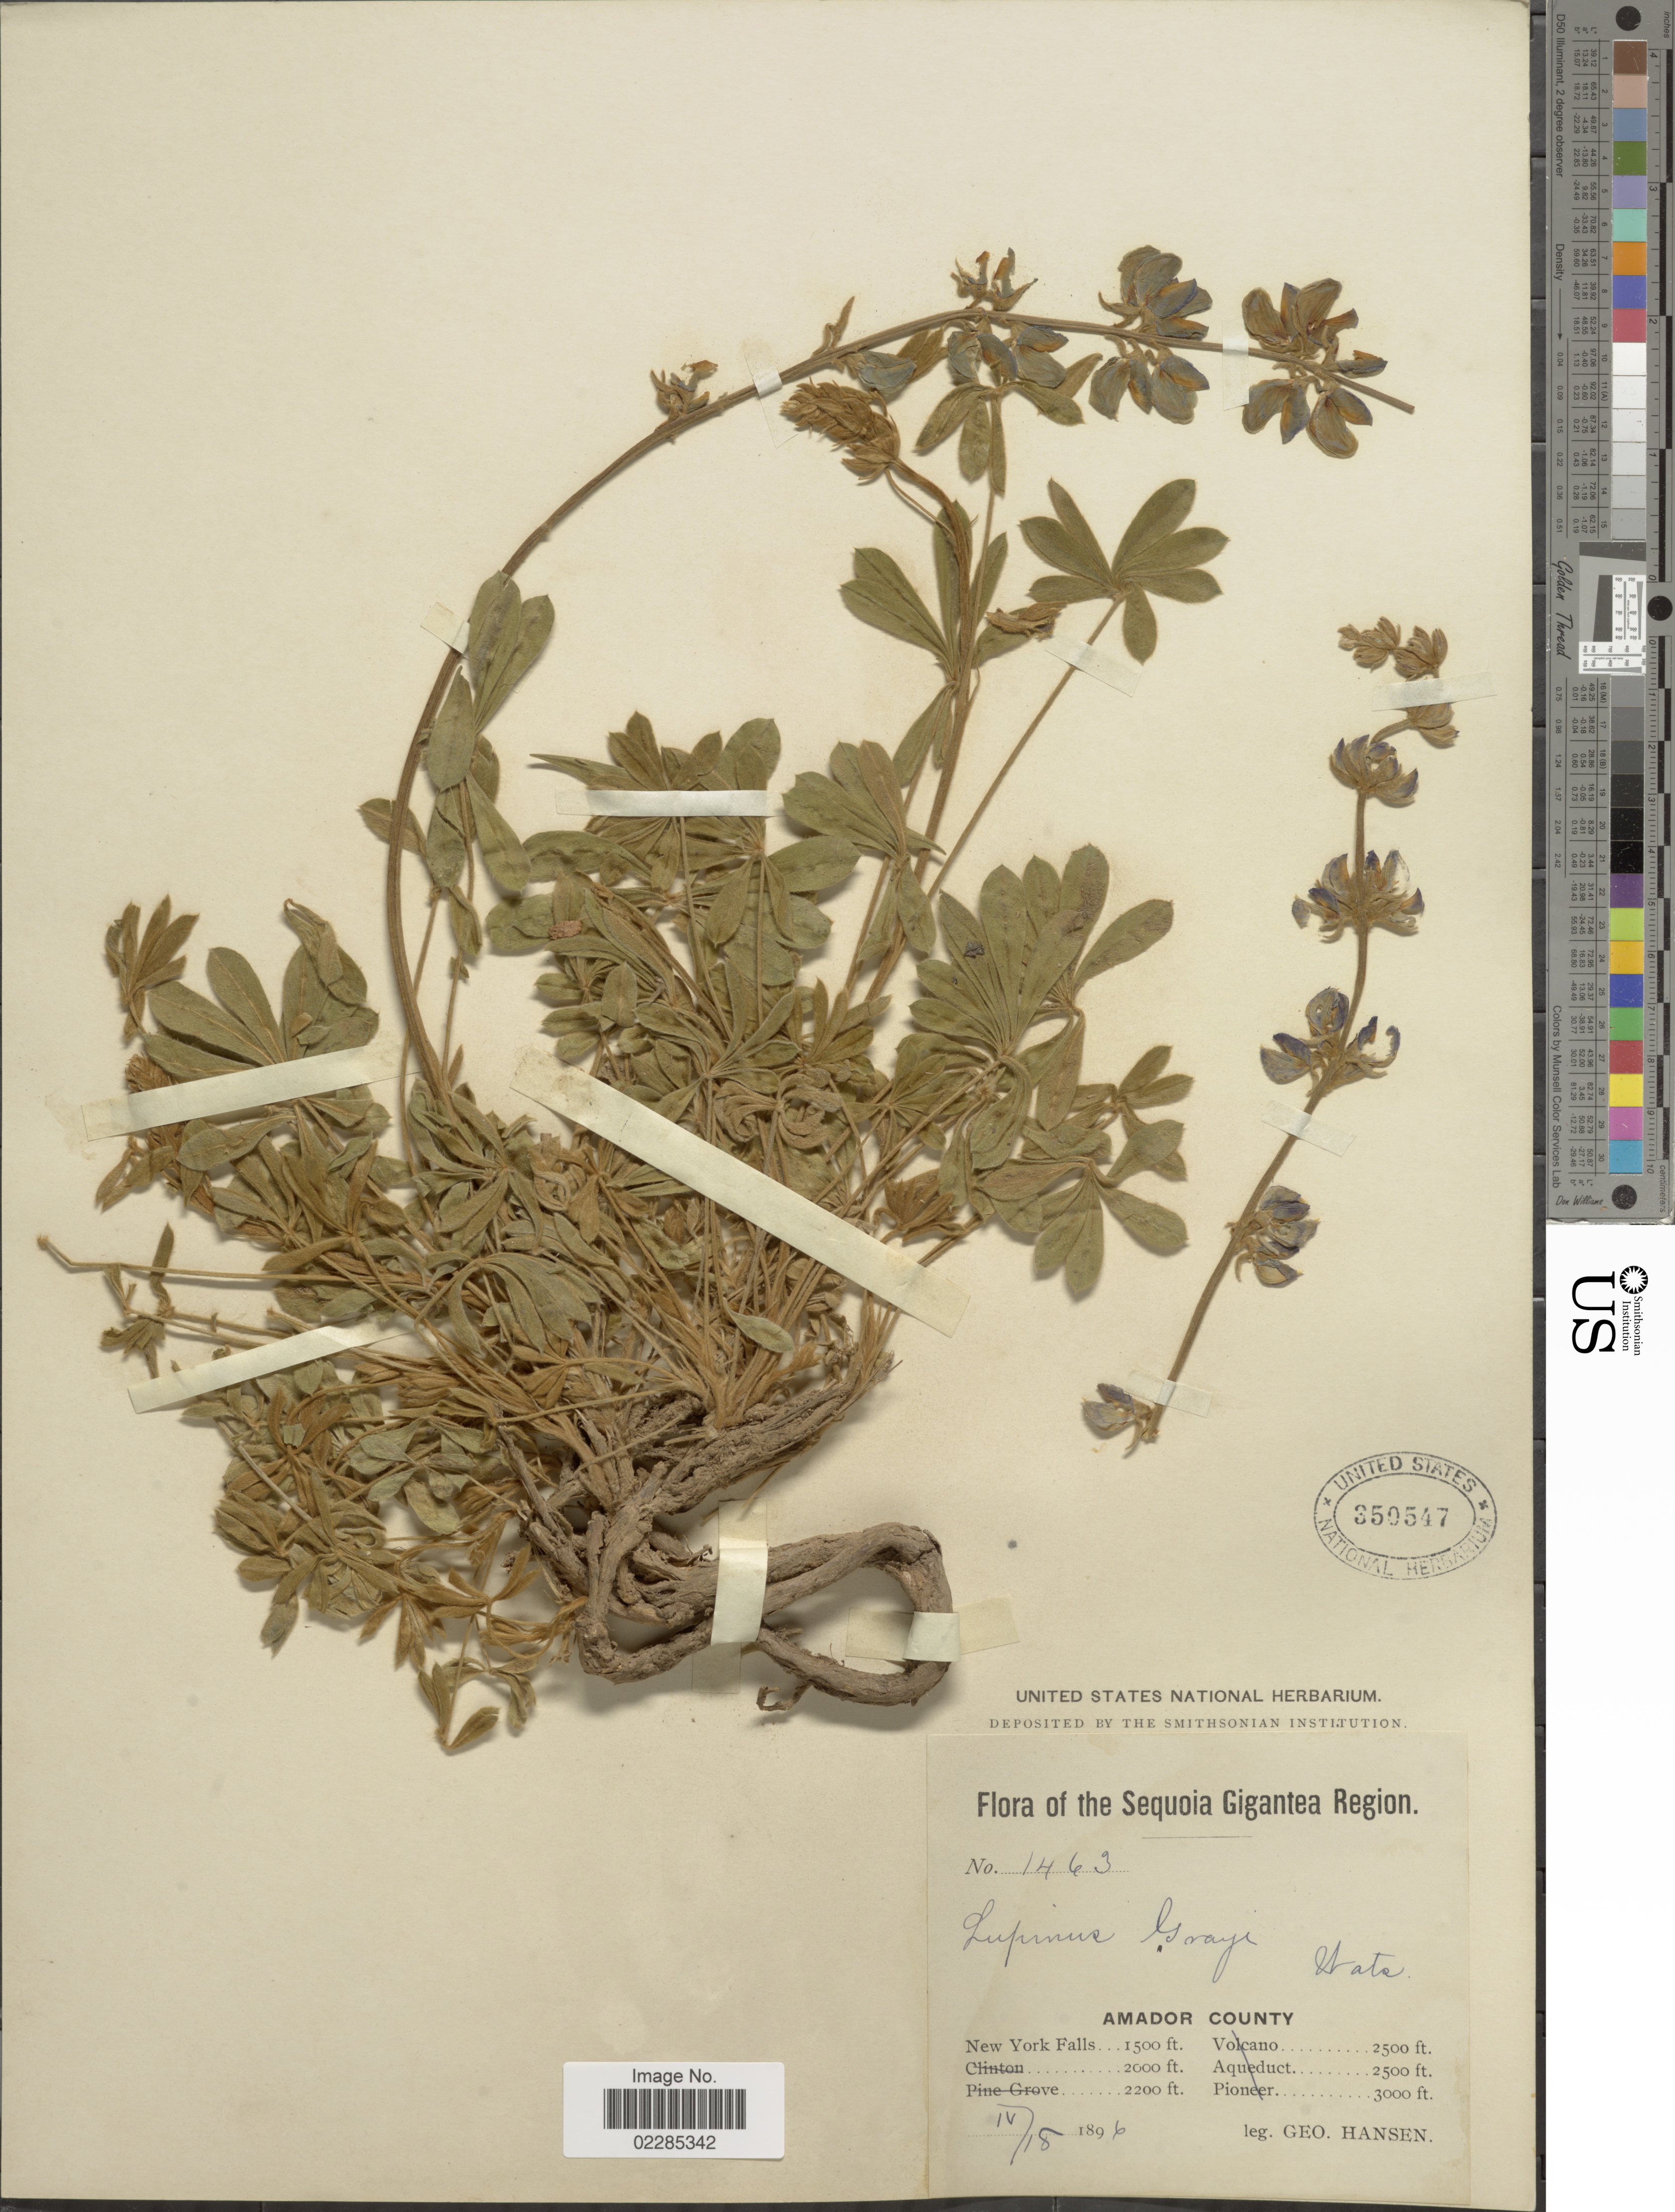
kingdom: Plantae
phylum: Tracheophyta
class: Magnoliopsida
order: Fabales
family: Fabaceae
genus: Lupinus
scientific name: Lupinus grayi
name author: S. Watson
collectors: G. Hansen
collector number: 1463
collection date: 1896-04-18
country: United States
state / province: California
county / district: Amador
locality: The Sequoia Gigantea Region, Amador County, New York Falls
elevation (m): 457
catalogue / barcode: US 350547